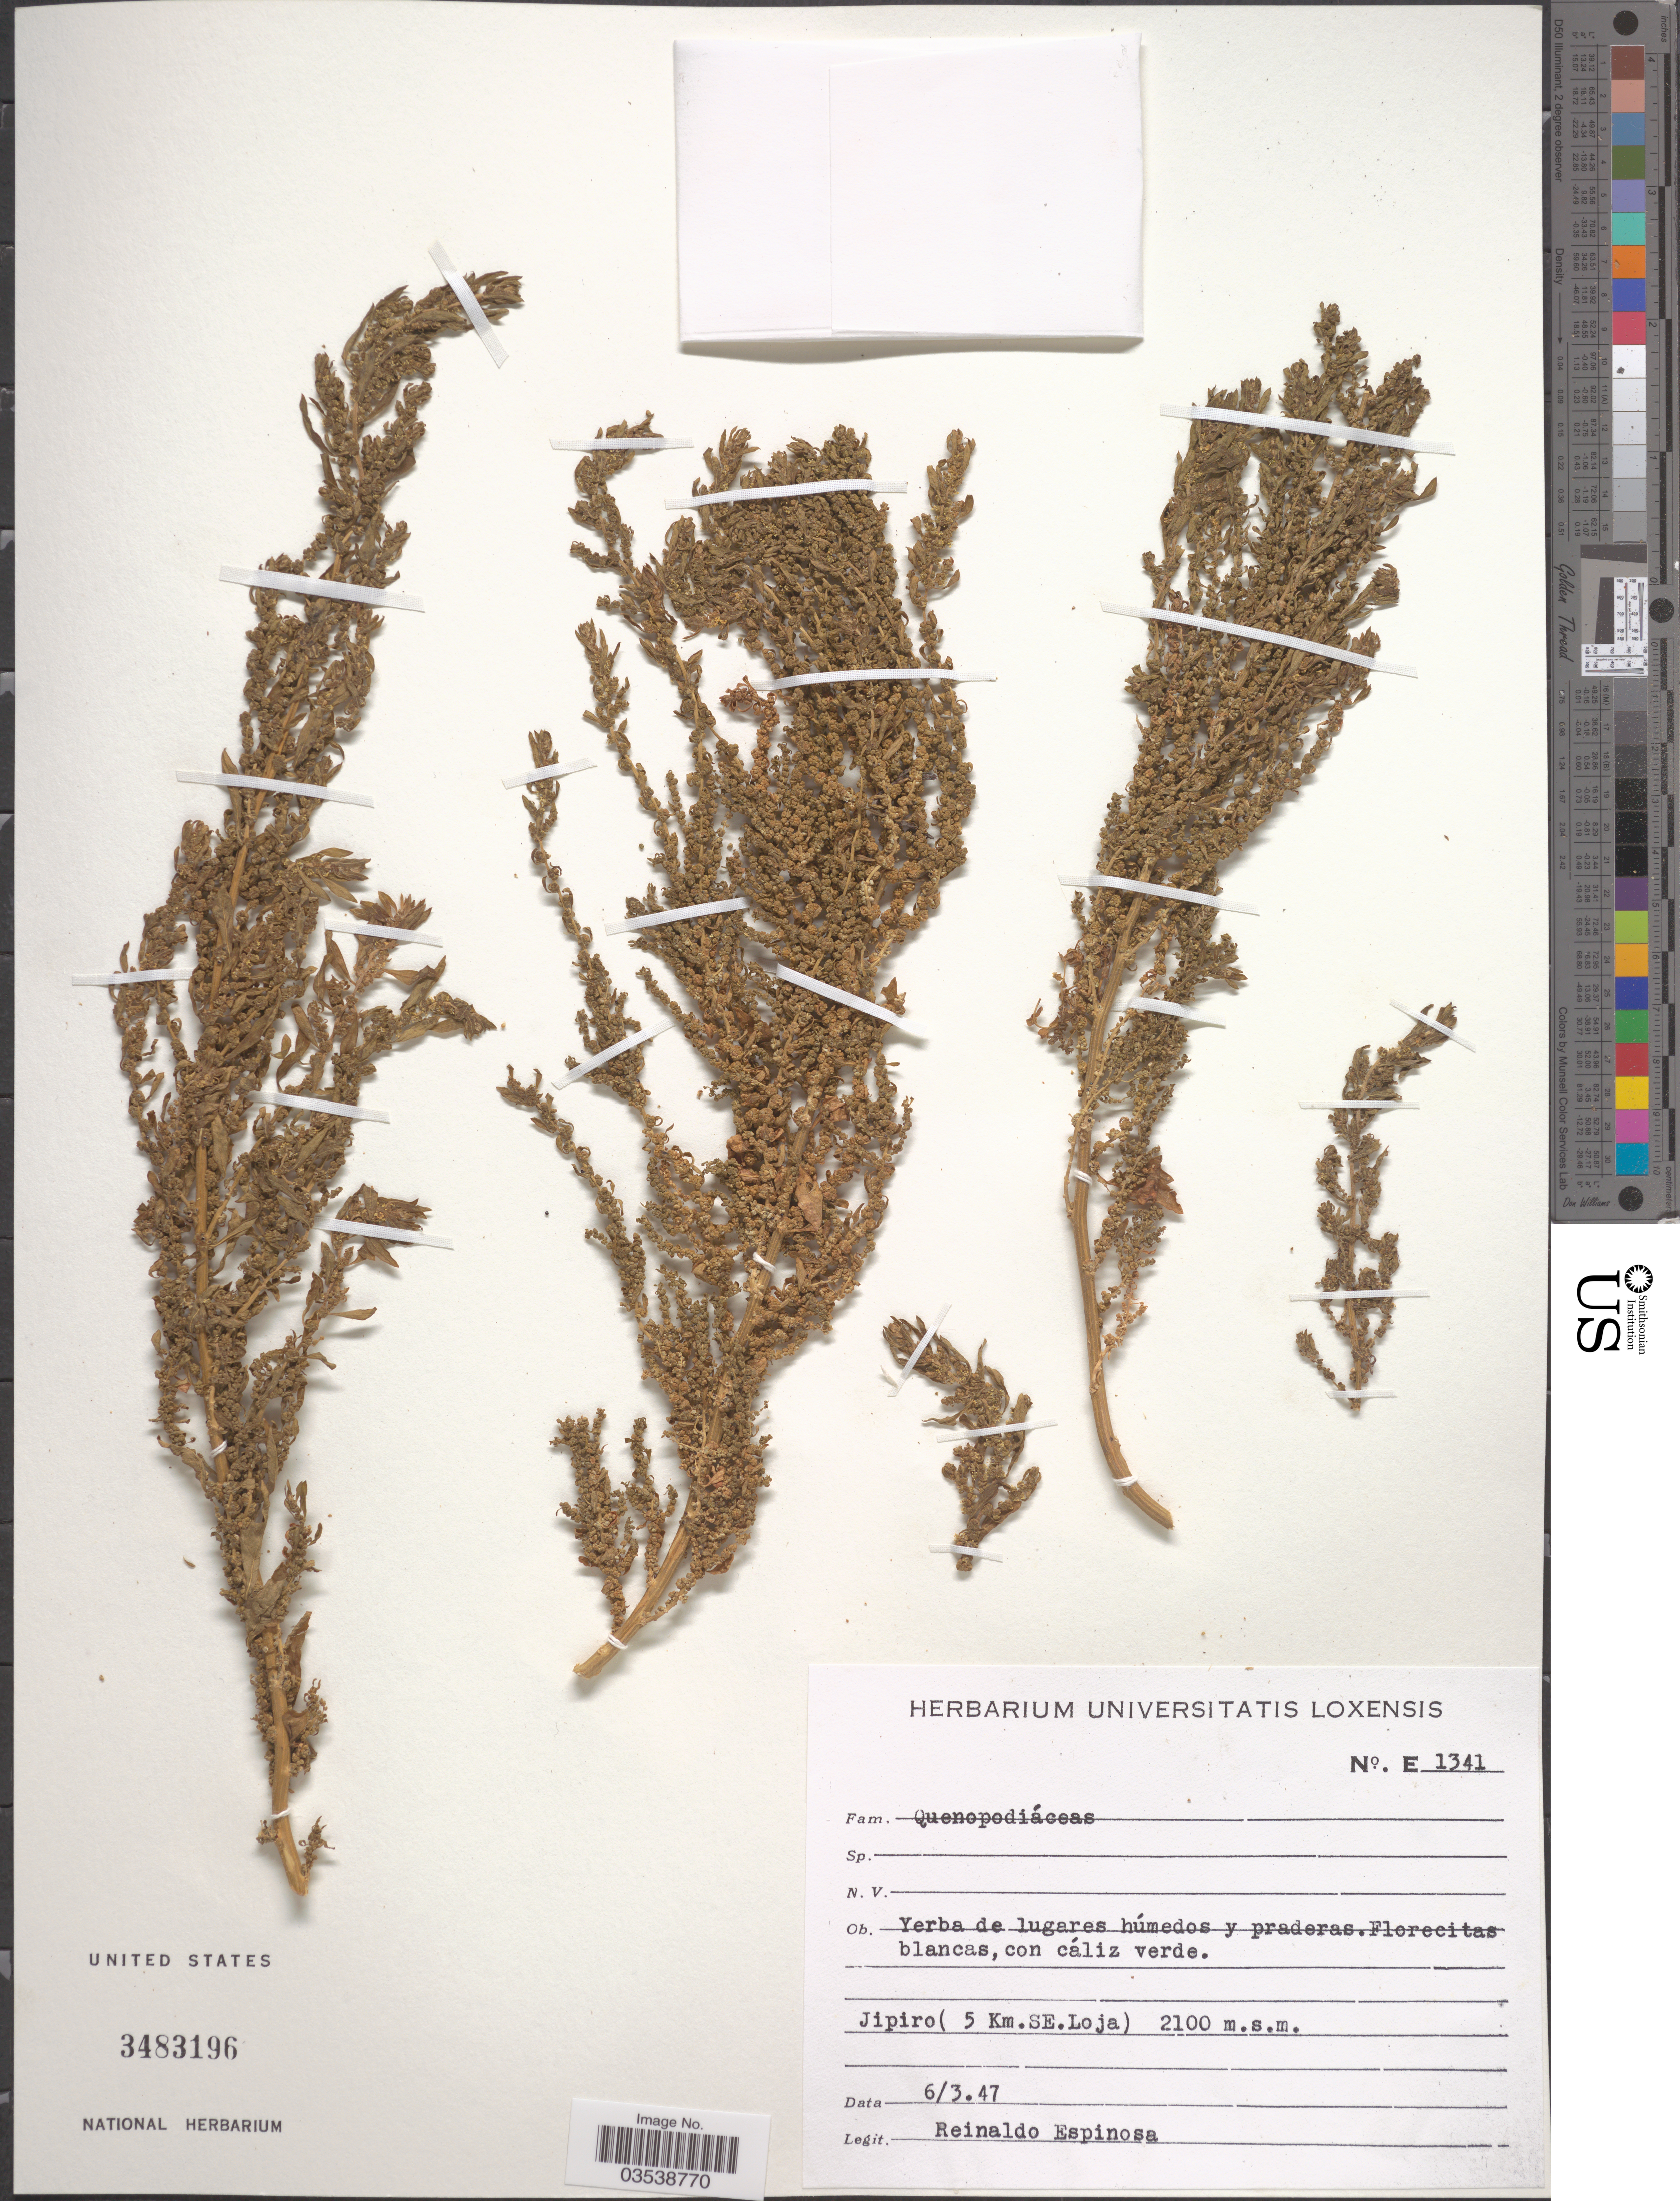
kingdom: Plantae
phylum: Tracheophyta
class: Magnoliopsida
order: Caryophyllales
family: Amaranthaceae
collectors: R. Espinosa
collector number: E1341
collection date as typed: Transcribed d/m/y: 6/3/47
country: Ecuador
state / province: Loja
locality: Jipiro (5 Km. SE. Loja).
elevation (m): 2100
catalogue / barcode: US 3483196